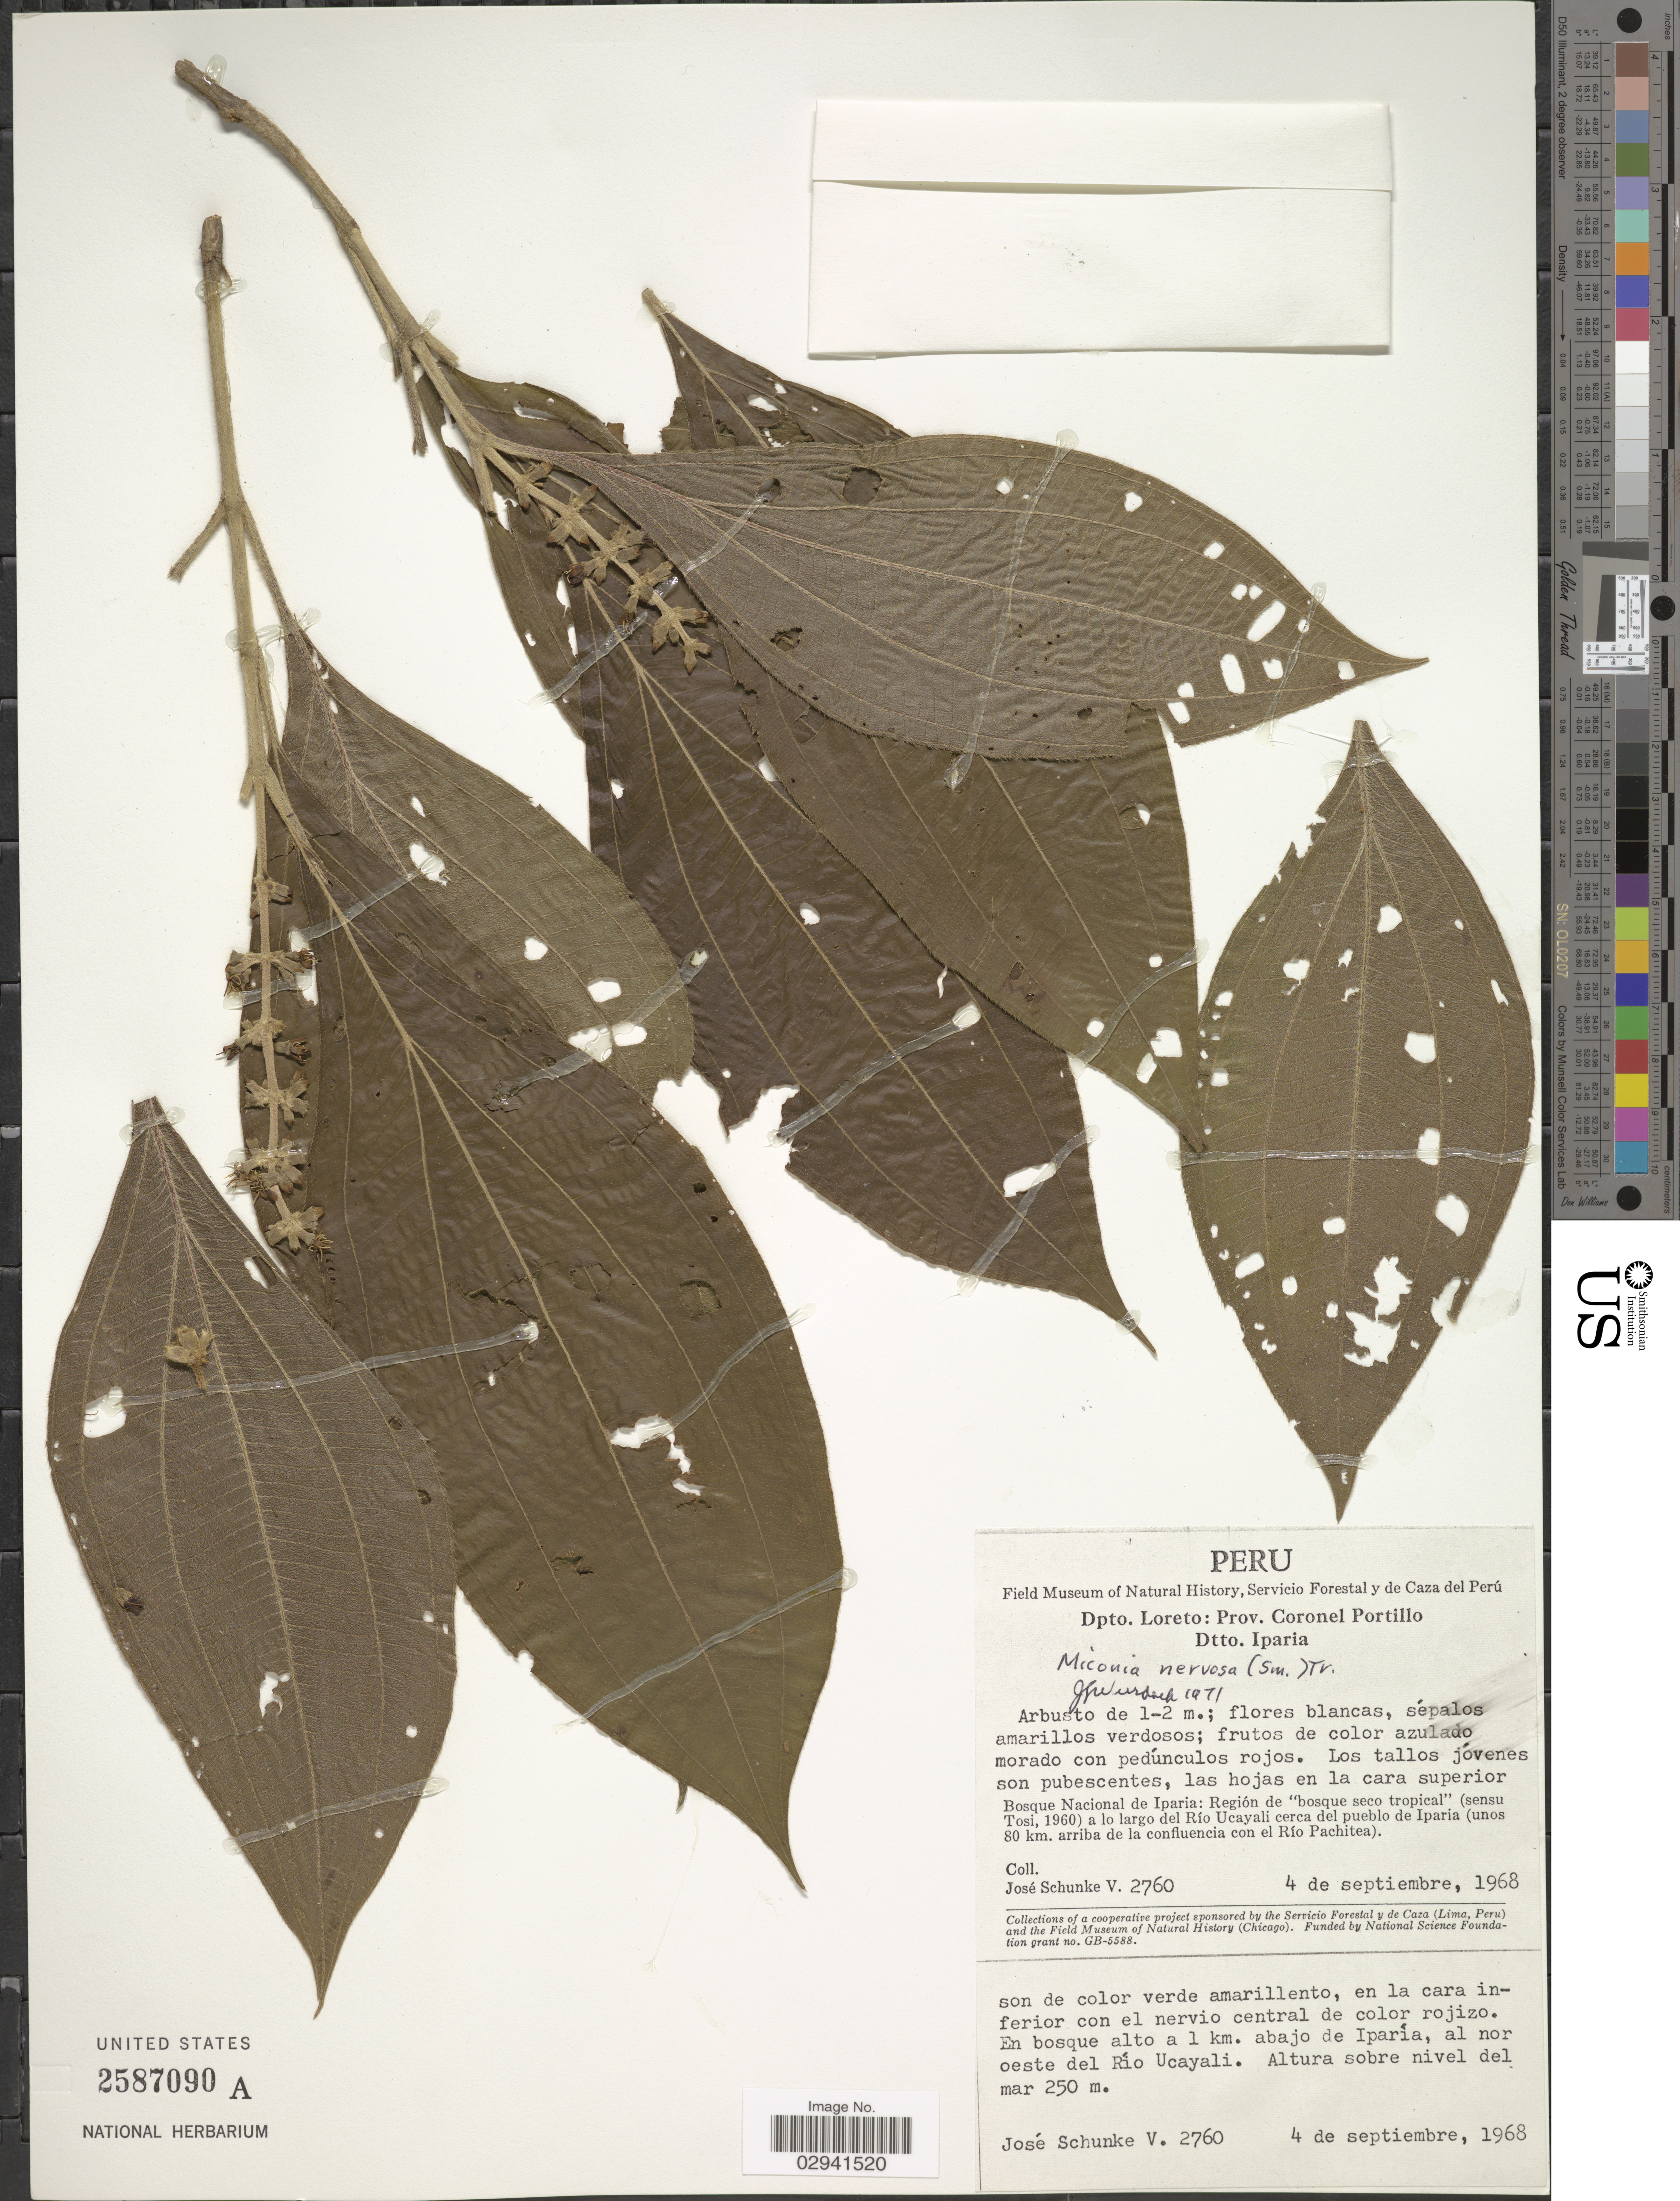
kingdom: Plantae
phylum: Tracheophyta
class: Magnoliopsida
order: Myrtales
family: Melastomataceae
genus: Miconia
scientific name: Miconia nervosa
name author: (Sm.) Triana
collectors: J. Schunke Vigo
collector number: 2760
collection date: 1968-09-04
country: Peru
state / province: Loreto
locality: Bosque Nacional de Iparia, Región de "bosque seco tropical" (sensu Tosi, 1960) a lo largo del Río Ucayali cerca del pueblo de Iparia (unos 80 km. arriba de la confluencia con el Río Pachitea), En bosque alto a 1 km. abajo de Iparía, al nor oeste del Río Ucayali.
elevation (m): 250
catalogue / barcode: US 2587090A